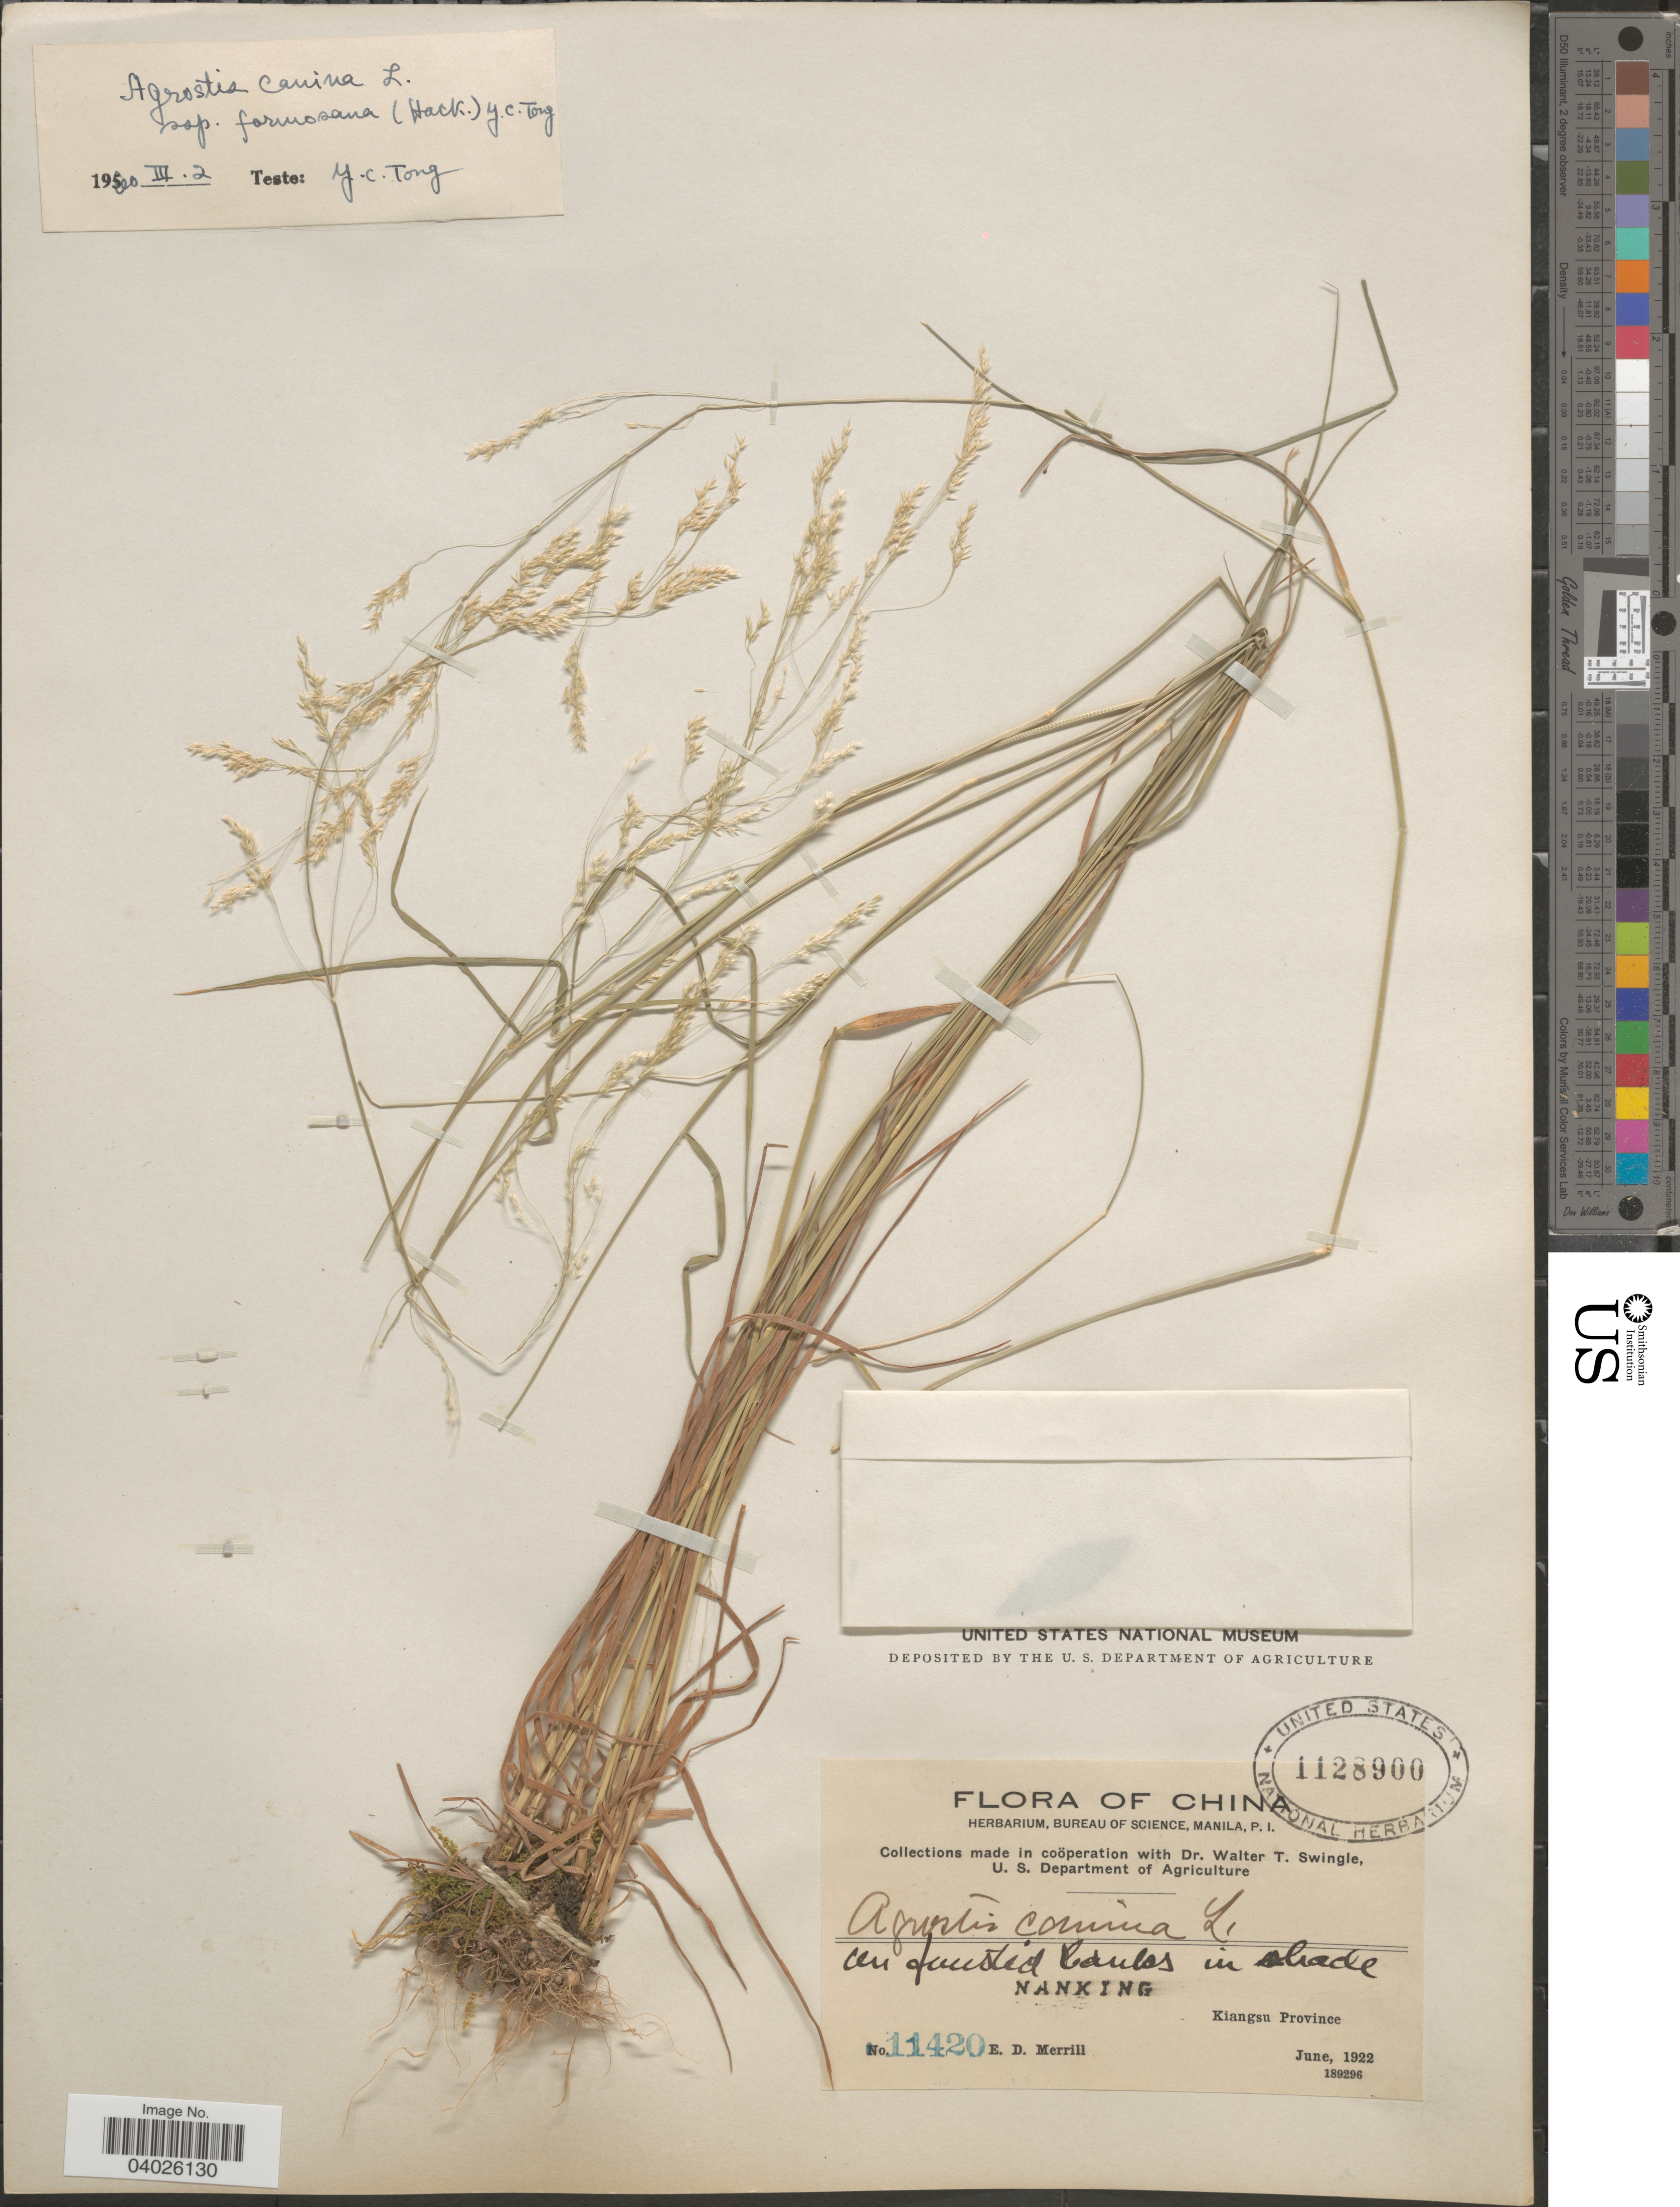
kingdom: Plantae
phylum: Tracheophyta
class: Liliopsida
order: Poales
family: Poaceae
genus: Agrostis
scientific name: Agrostis canina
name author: L.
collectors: E. D. Merrill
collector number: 11420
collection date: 1922-06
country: China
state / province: Jiangsu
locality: Nanking. Kiangsu Province.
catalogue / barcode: US 1128900